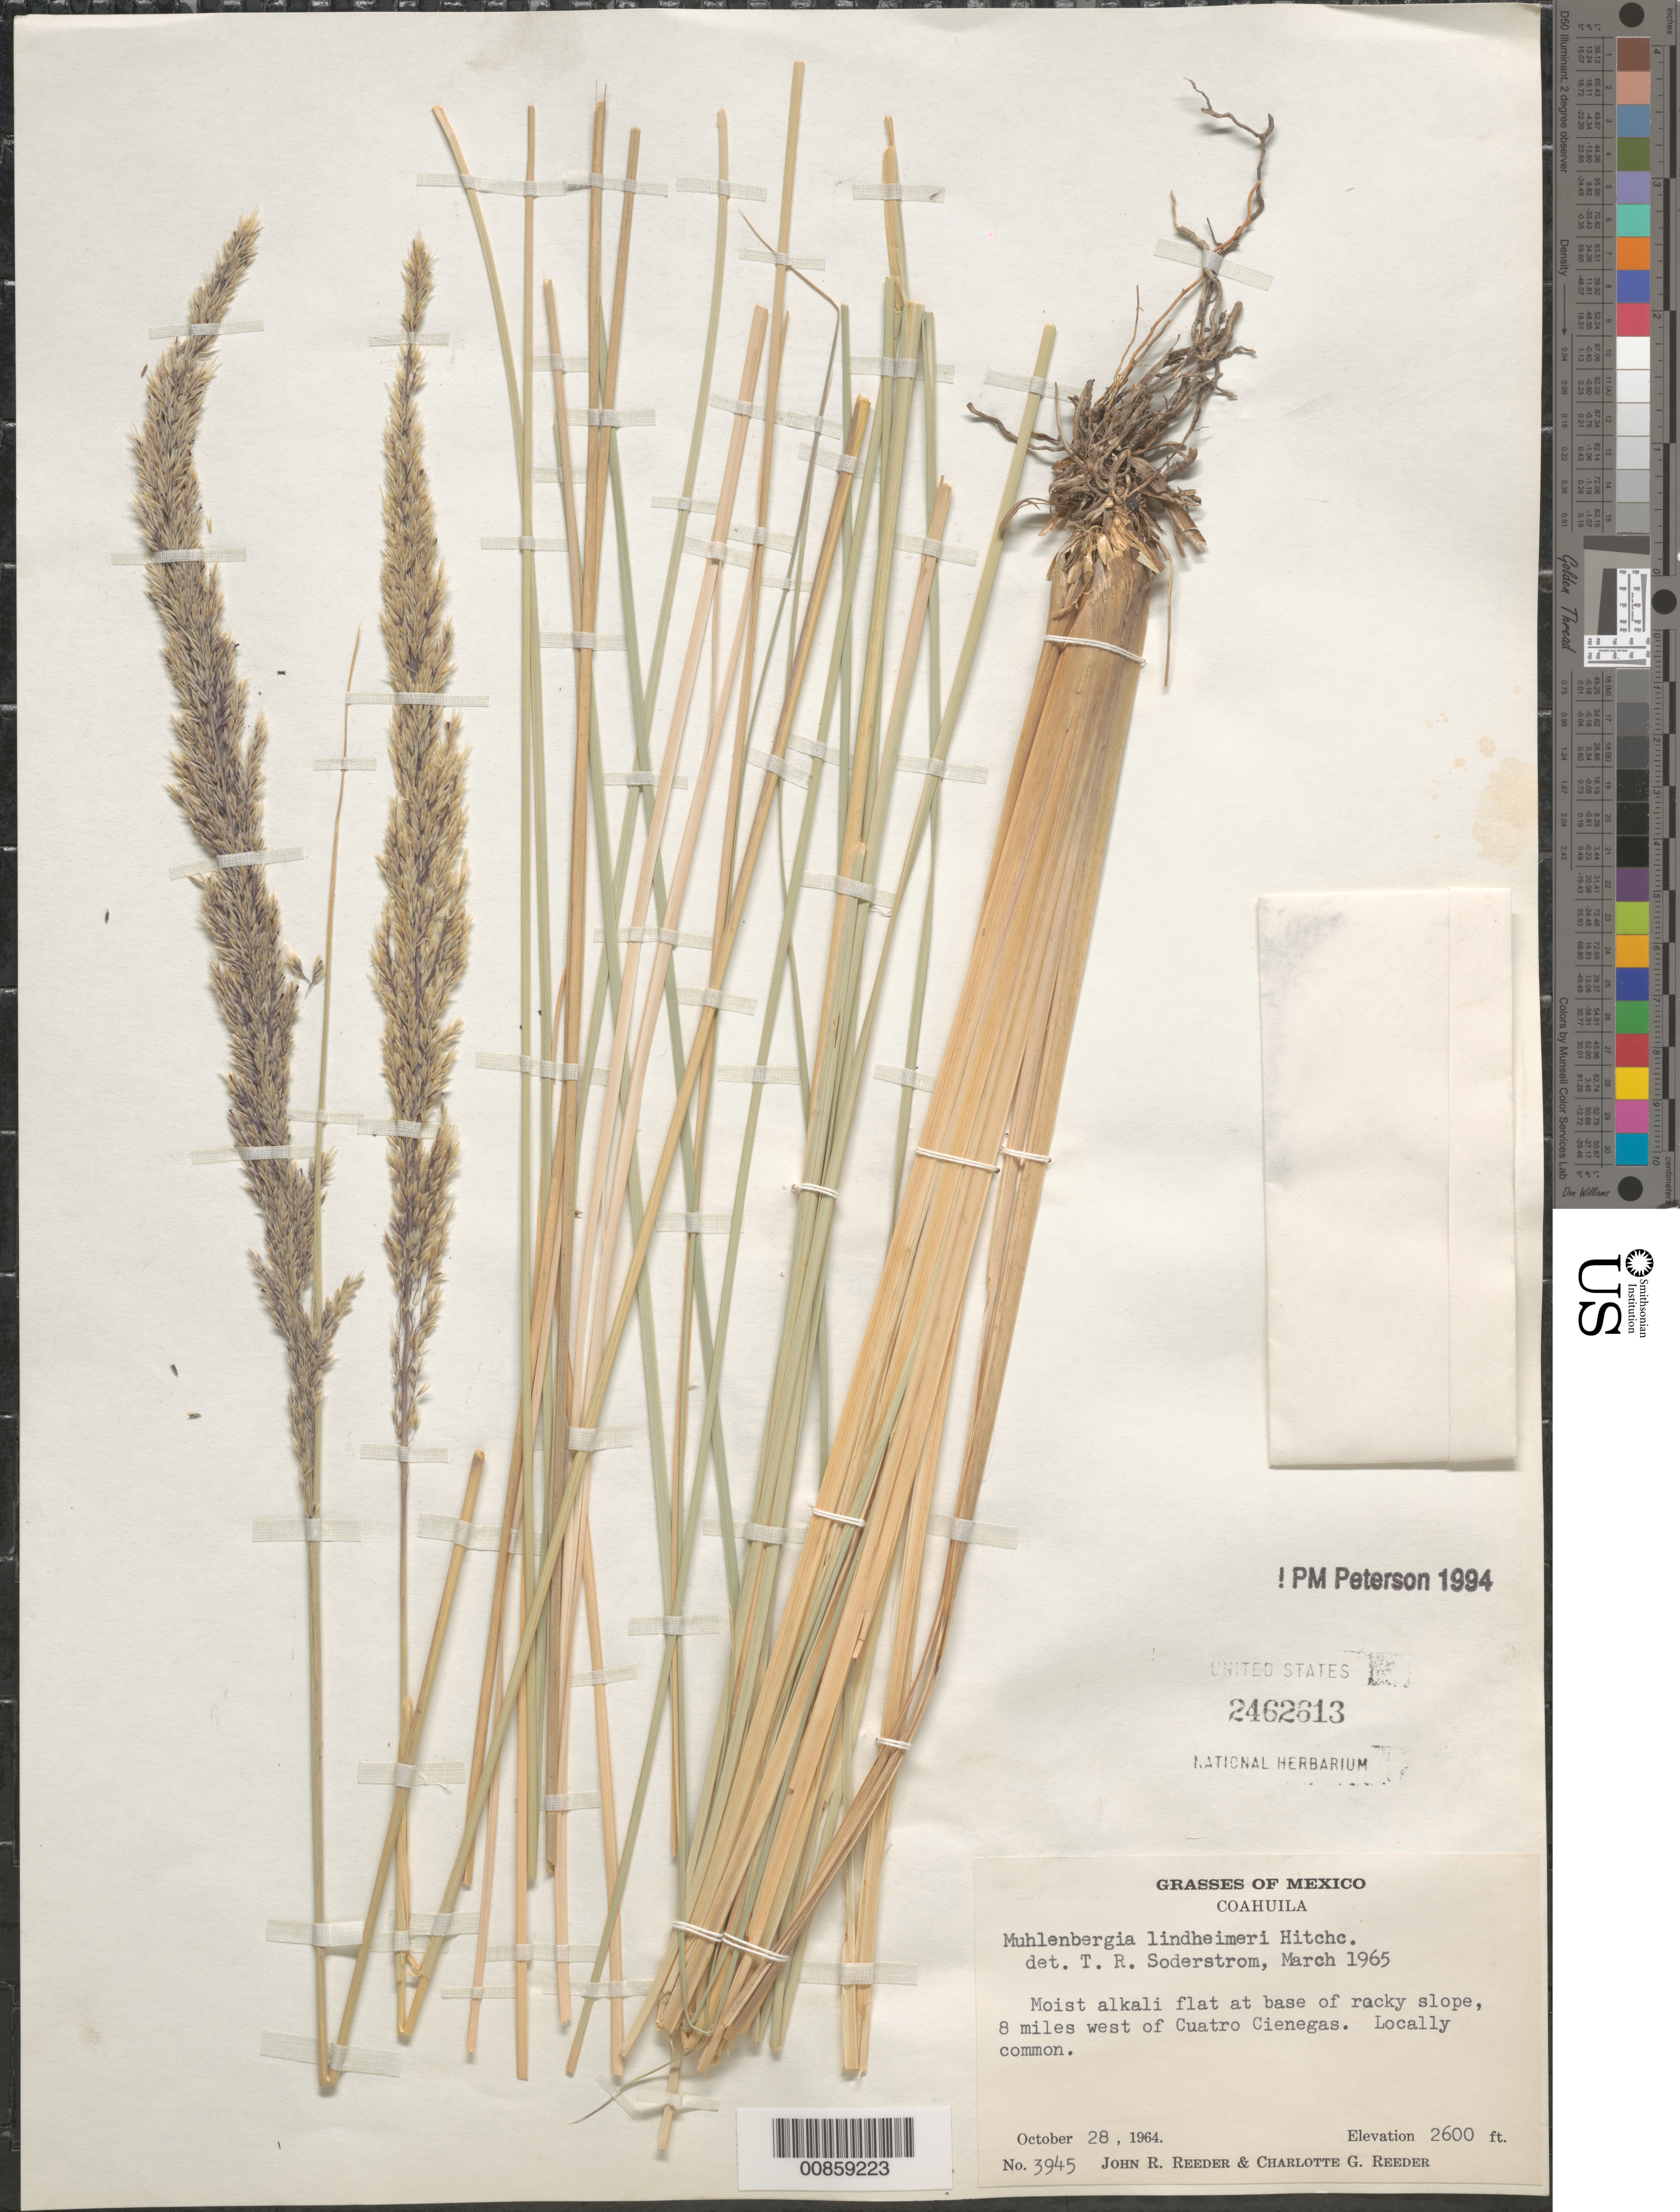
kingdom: Plantae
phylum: Tracheophyta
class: Liliopsida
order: Poales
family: Poaceae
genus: Muhlenbergia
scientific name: Muhlenbergia lindheimeri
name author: Hitchc.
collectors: C. G. Reeder & J. R. Reeder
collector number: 3945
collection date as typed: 28 Oct 1964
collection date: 1964-10-28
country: Mexico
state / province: Coahuila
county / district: Cuatrociénegas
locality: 8 mi W of Cuatrociénegas, mpio. Cuatrociénegas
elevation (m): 2600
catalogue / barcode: US 2462613